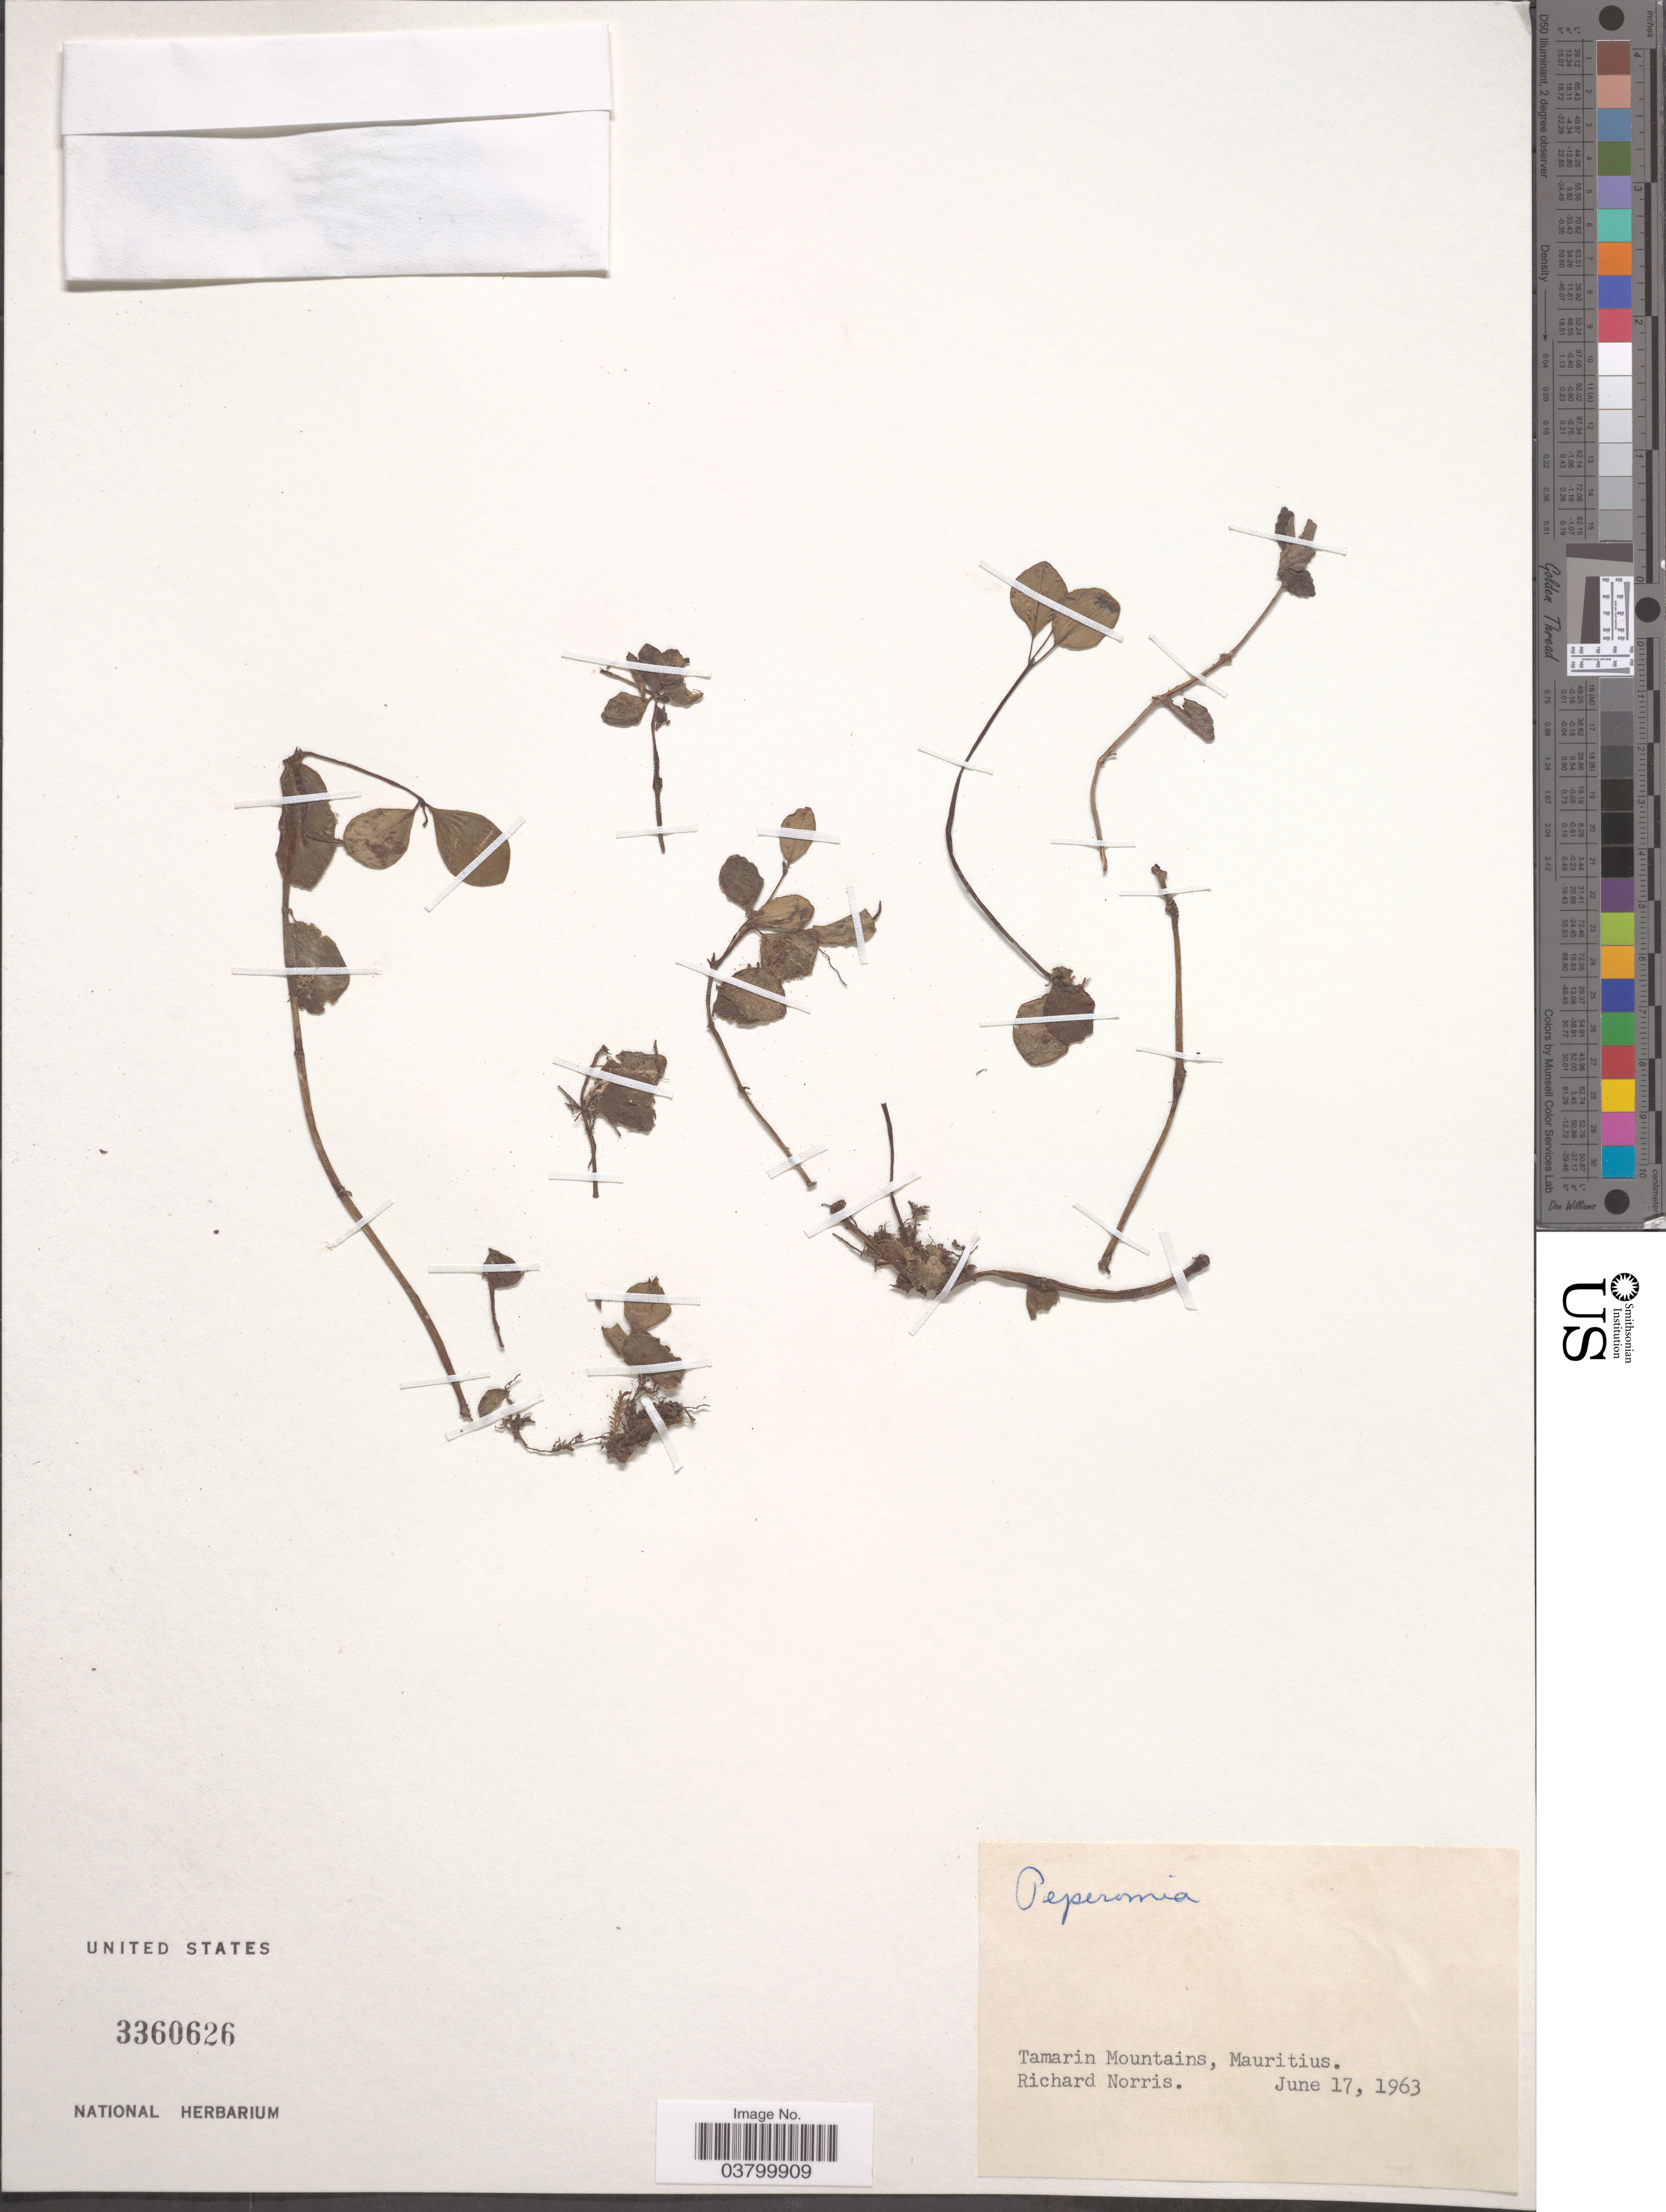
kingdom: Plantae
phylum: Tracheophyta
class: Magnoliopsida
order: Piperales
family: Piperaceae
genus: Peperomia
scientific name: Peperomia sp.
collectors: R. E. Norris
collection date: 1963-06-17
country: Mauritius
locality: Tamarin Mountains.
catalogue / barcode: US 3360626